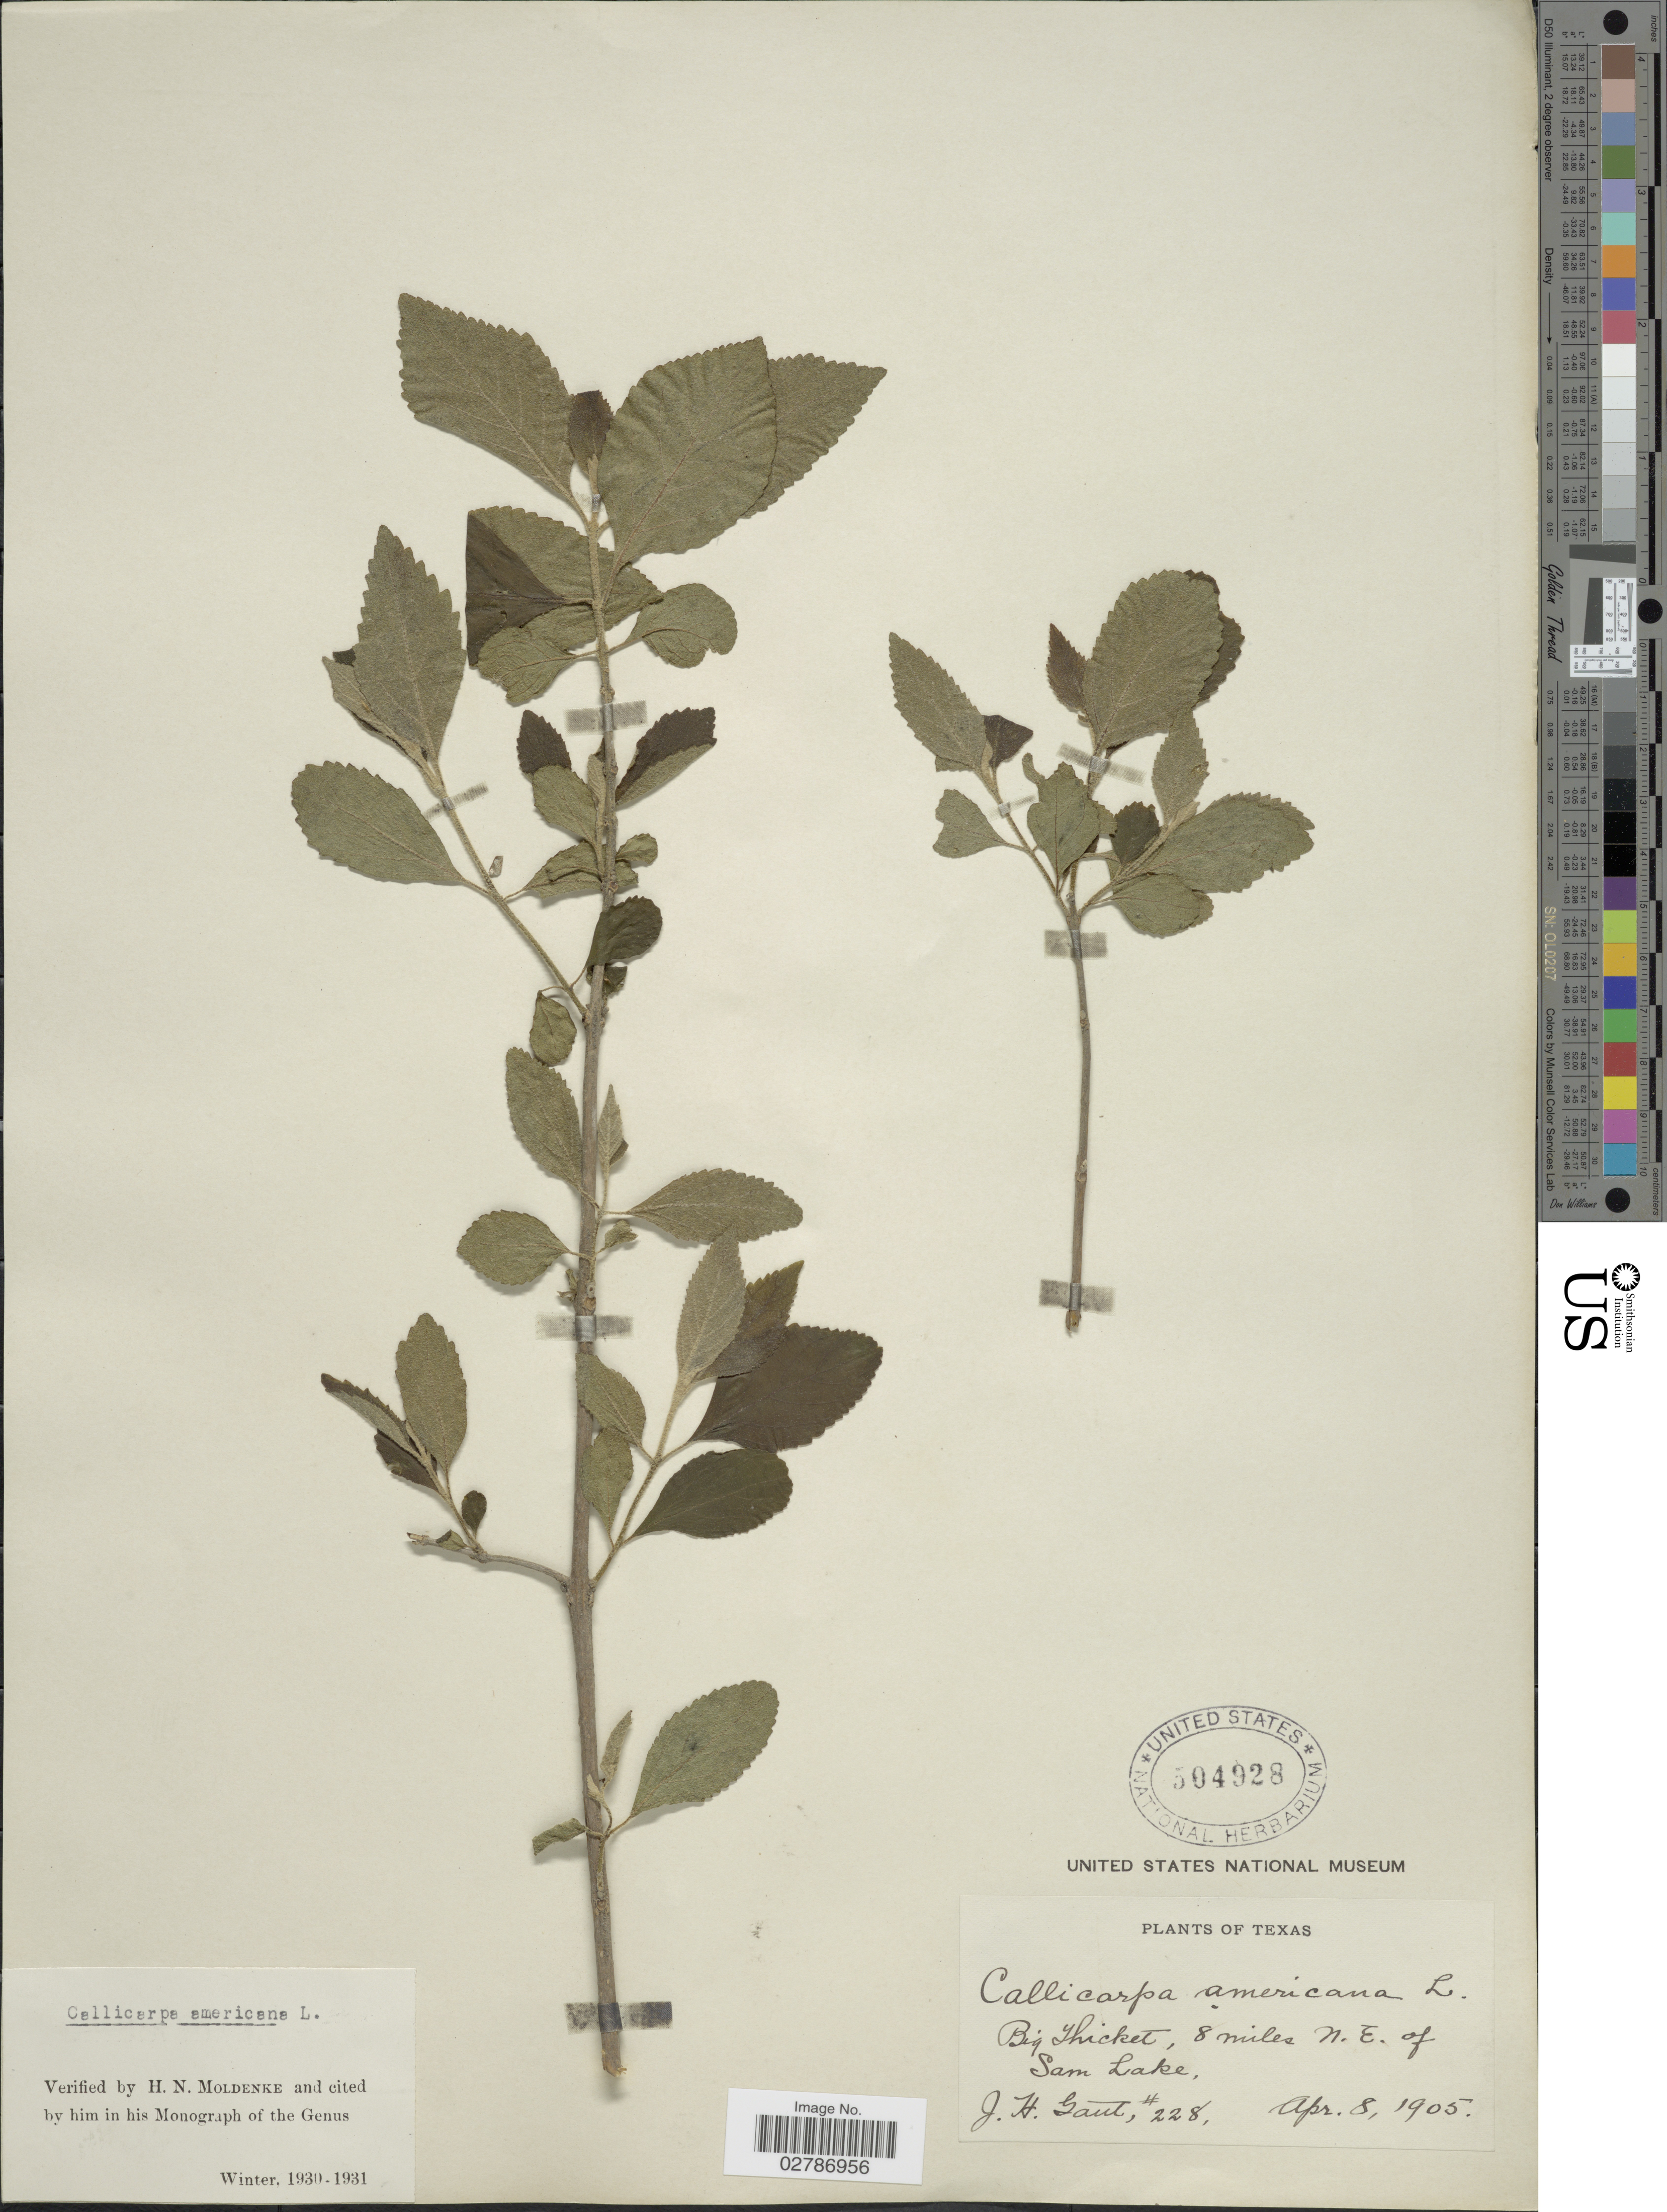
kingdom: Plantae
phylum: Tracheophyta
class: Magnoliopsida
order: Lamiales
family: Lamiaceae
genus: Callicarpa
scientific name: Callicarpa americana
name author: L.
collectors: J. Gaut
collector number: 228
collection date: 1905-04-08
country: United States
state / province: Texas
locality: Big Thicket, 8 miles N.E. of Sam Lake.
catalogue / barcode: US 504928